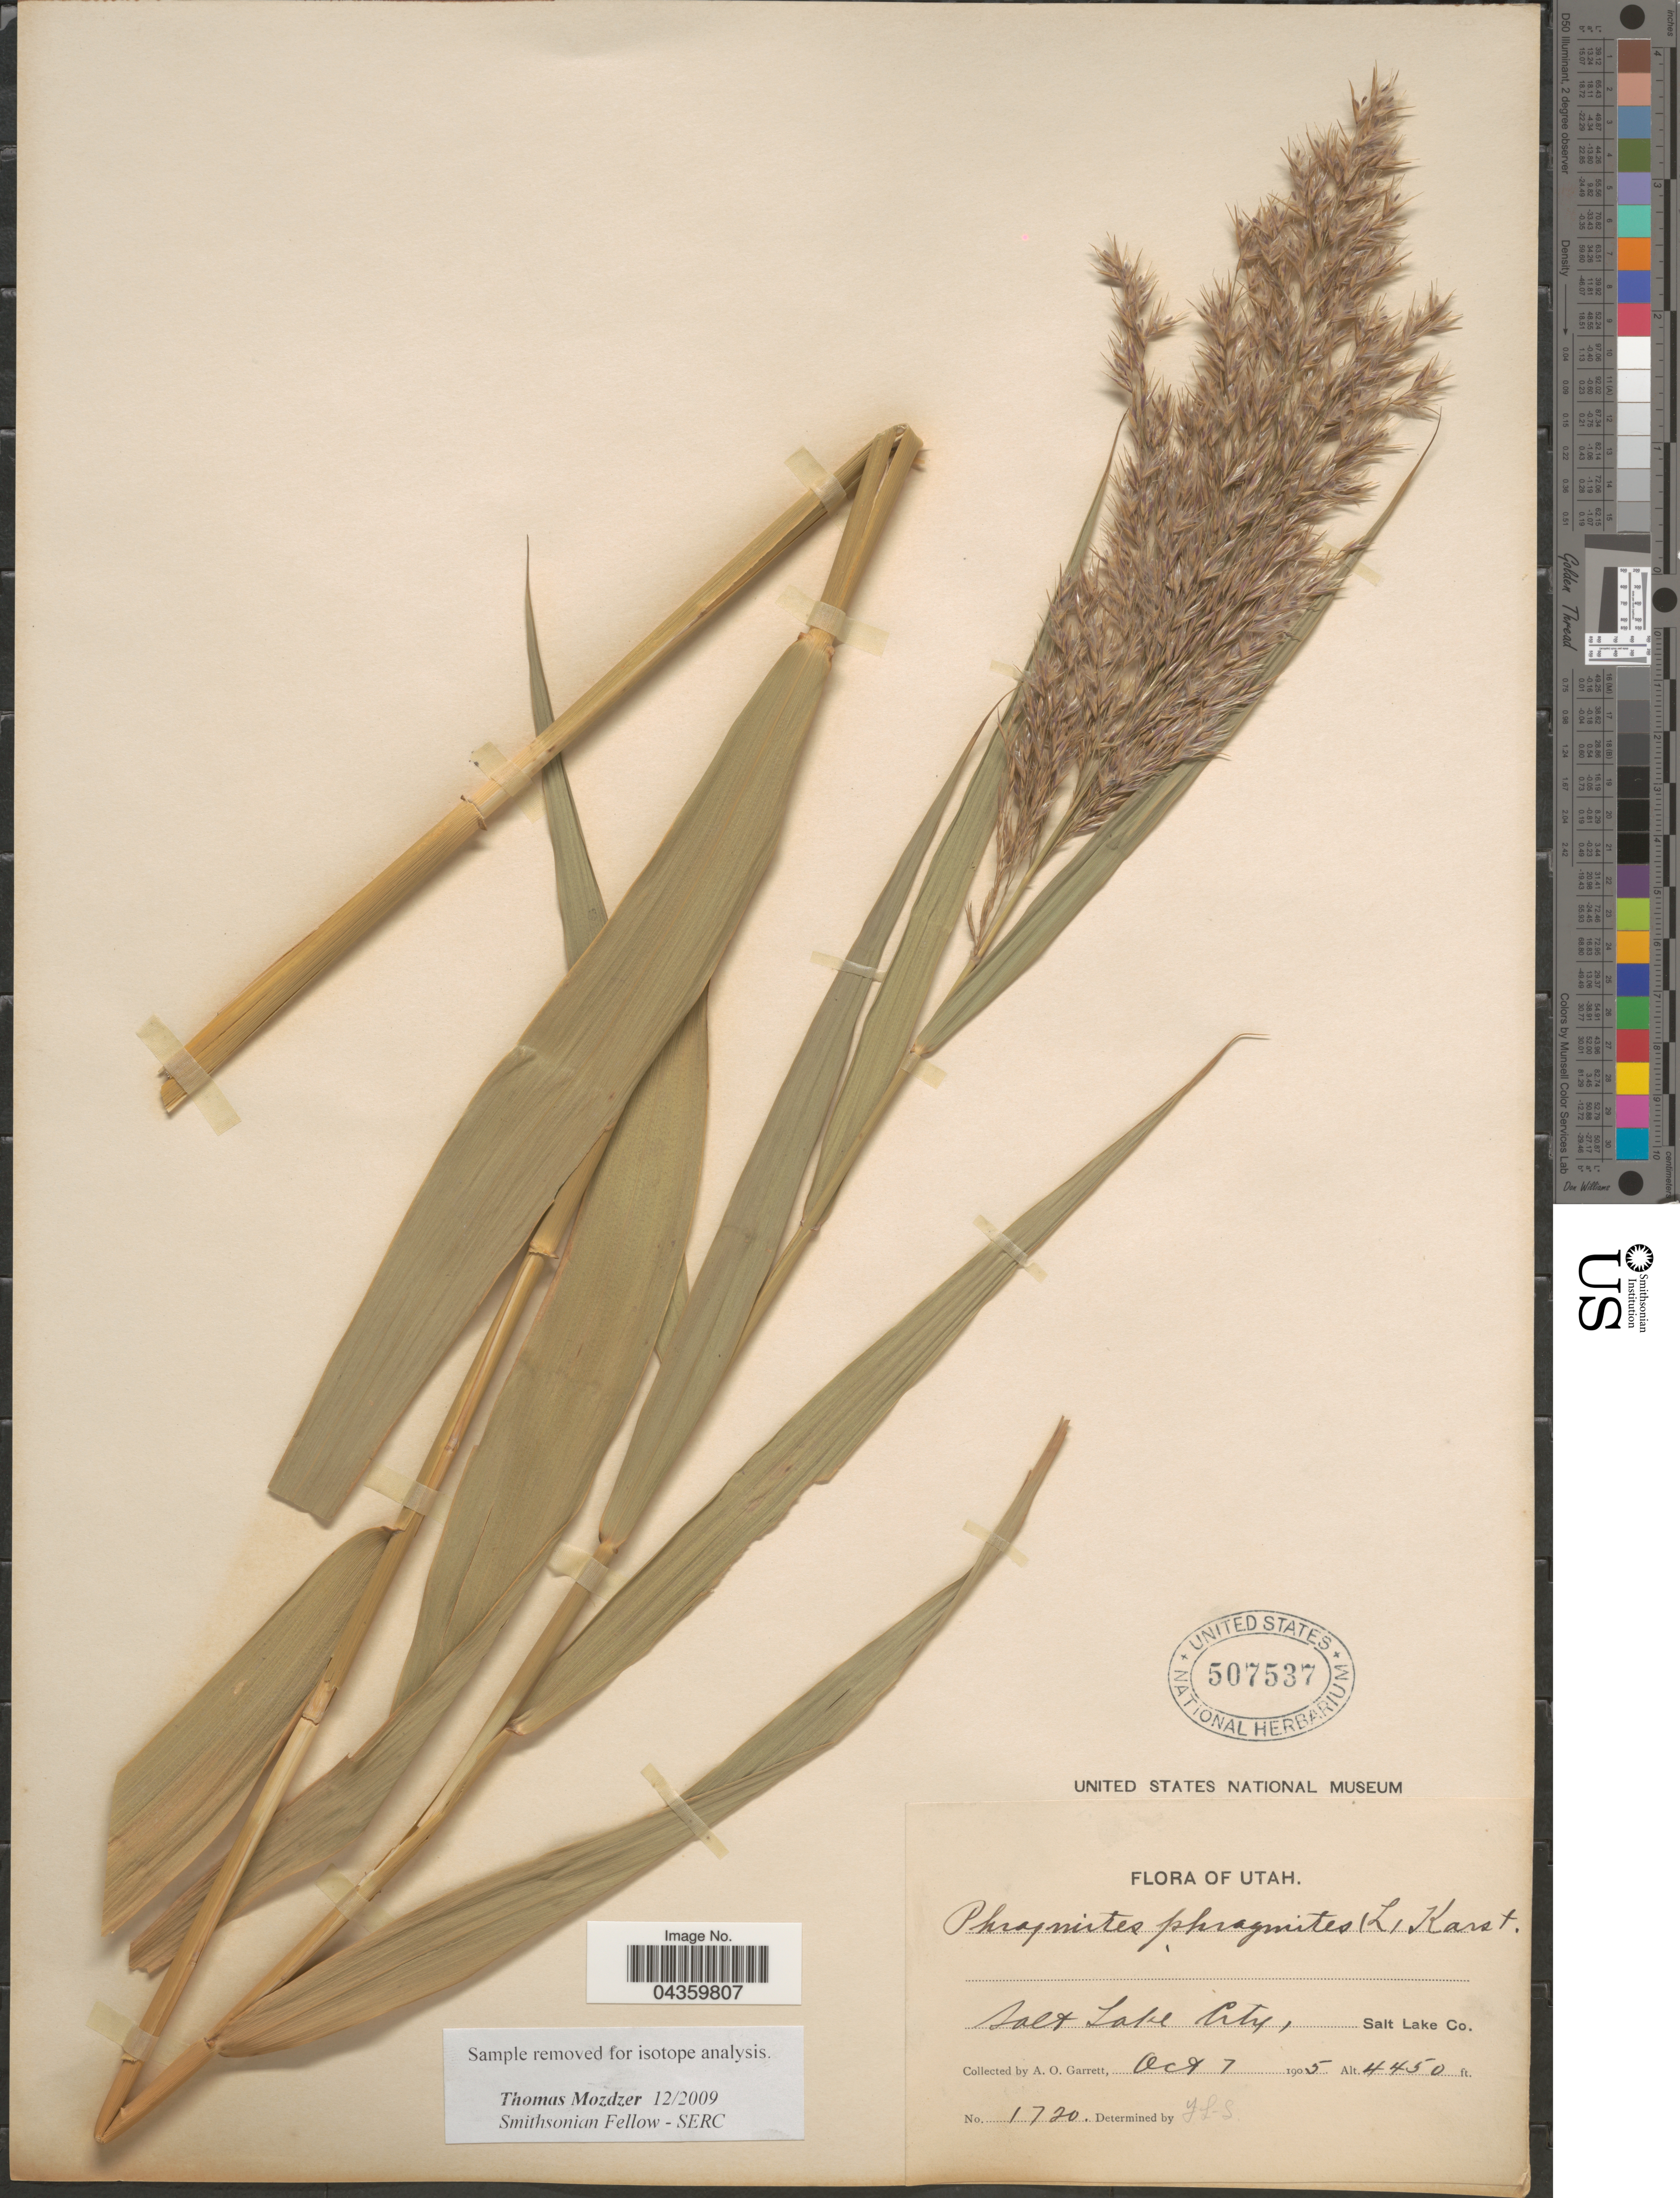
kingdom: Plantae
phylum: Tracheophyta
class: Liliopsida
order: Poales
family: Poaceae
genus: Phragmites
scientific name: Phragmites australis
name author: (Cav.) Trin. ex Steud.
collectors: A. O. Garrett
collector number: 1720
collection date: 1905-10-07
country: United States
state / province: Utah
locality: Salt Lake City, Salt Lake Co.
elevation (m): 1356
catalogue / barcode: US 507537